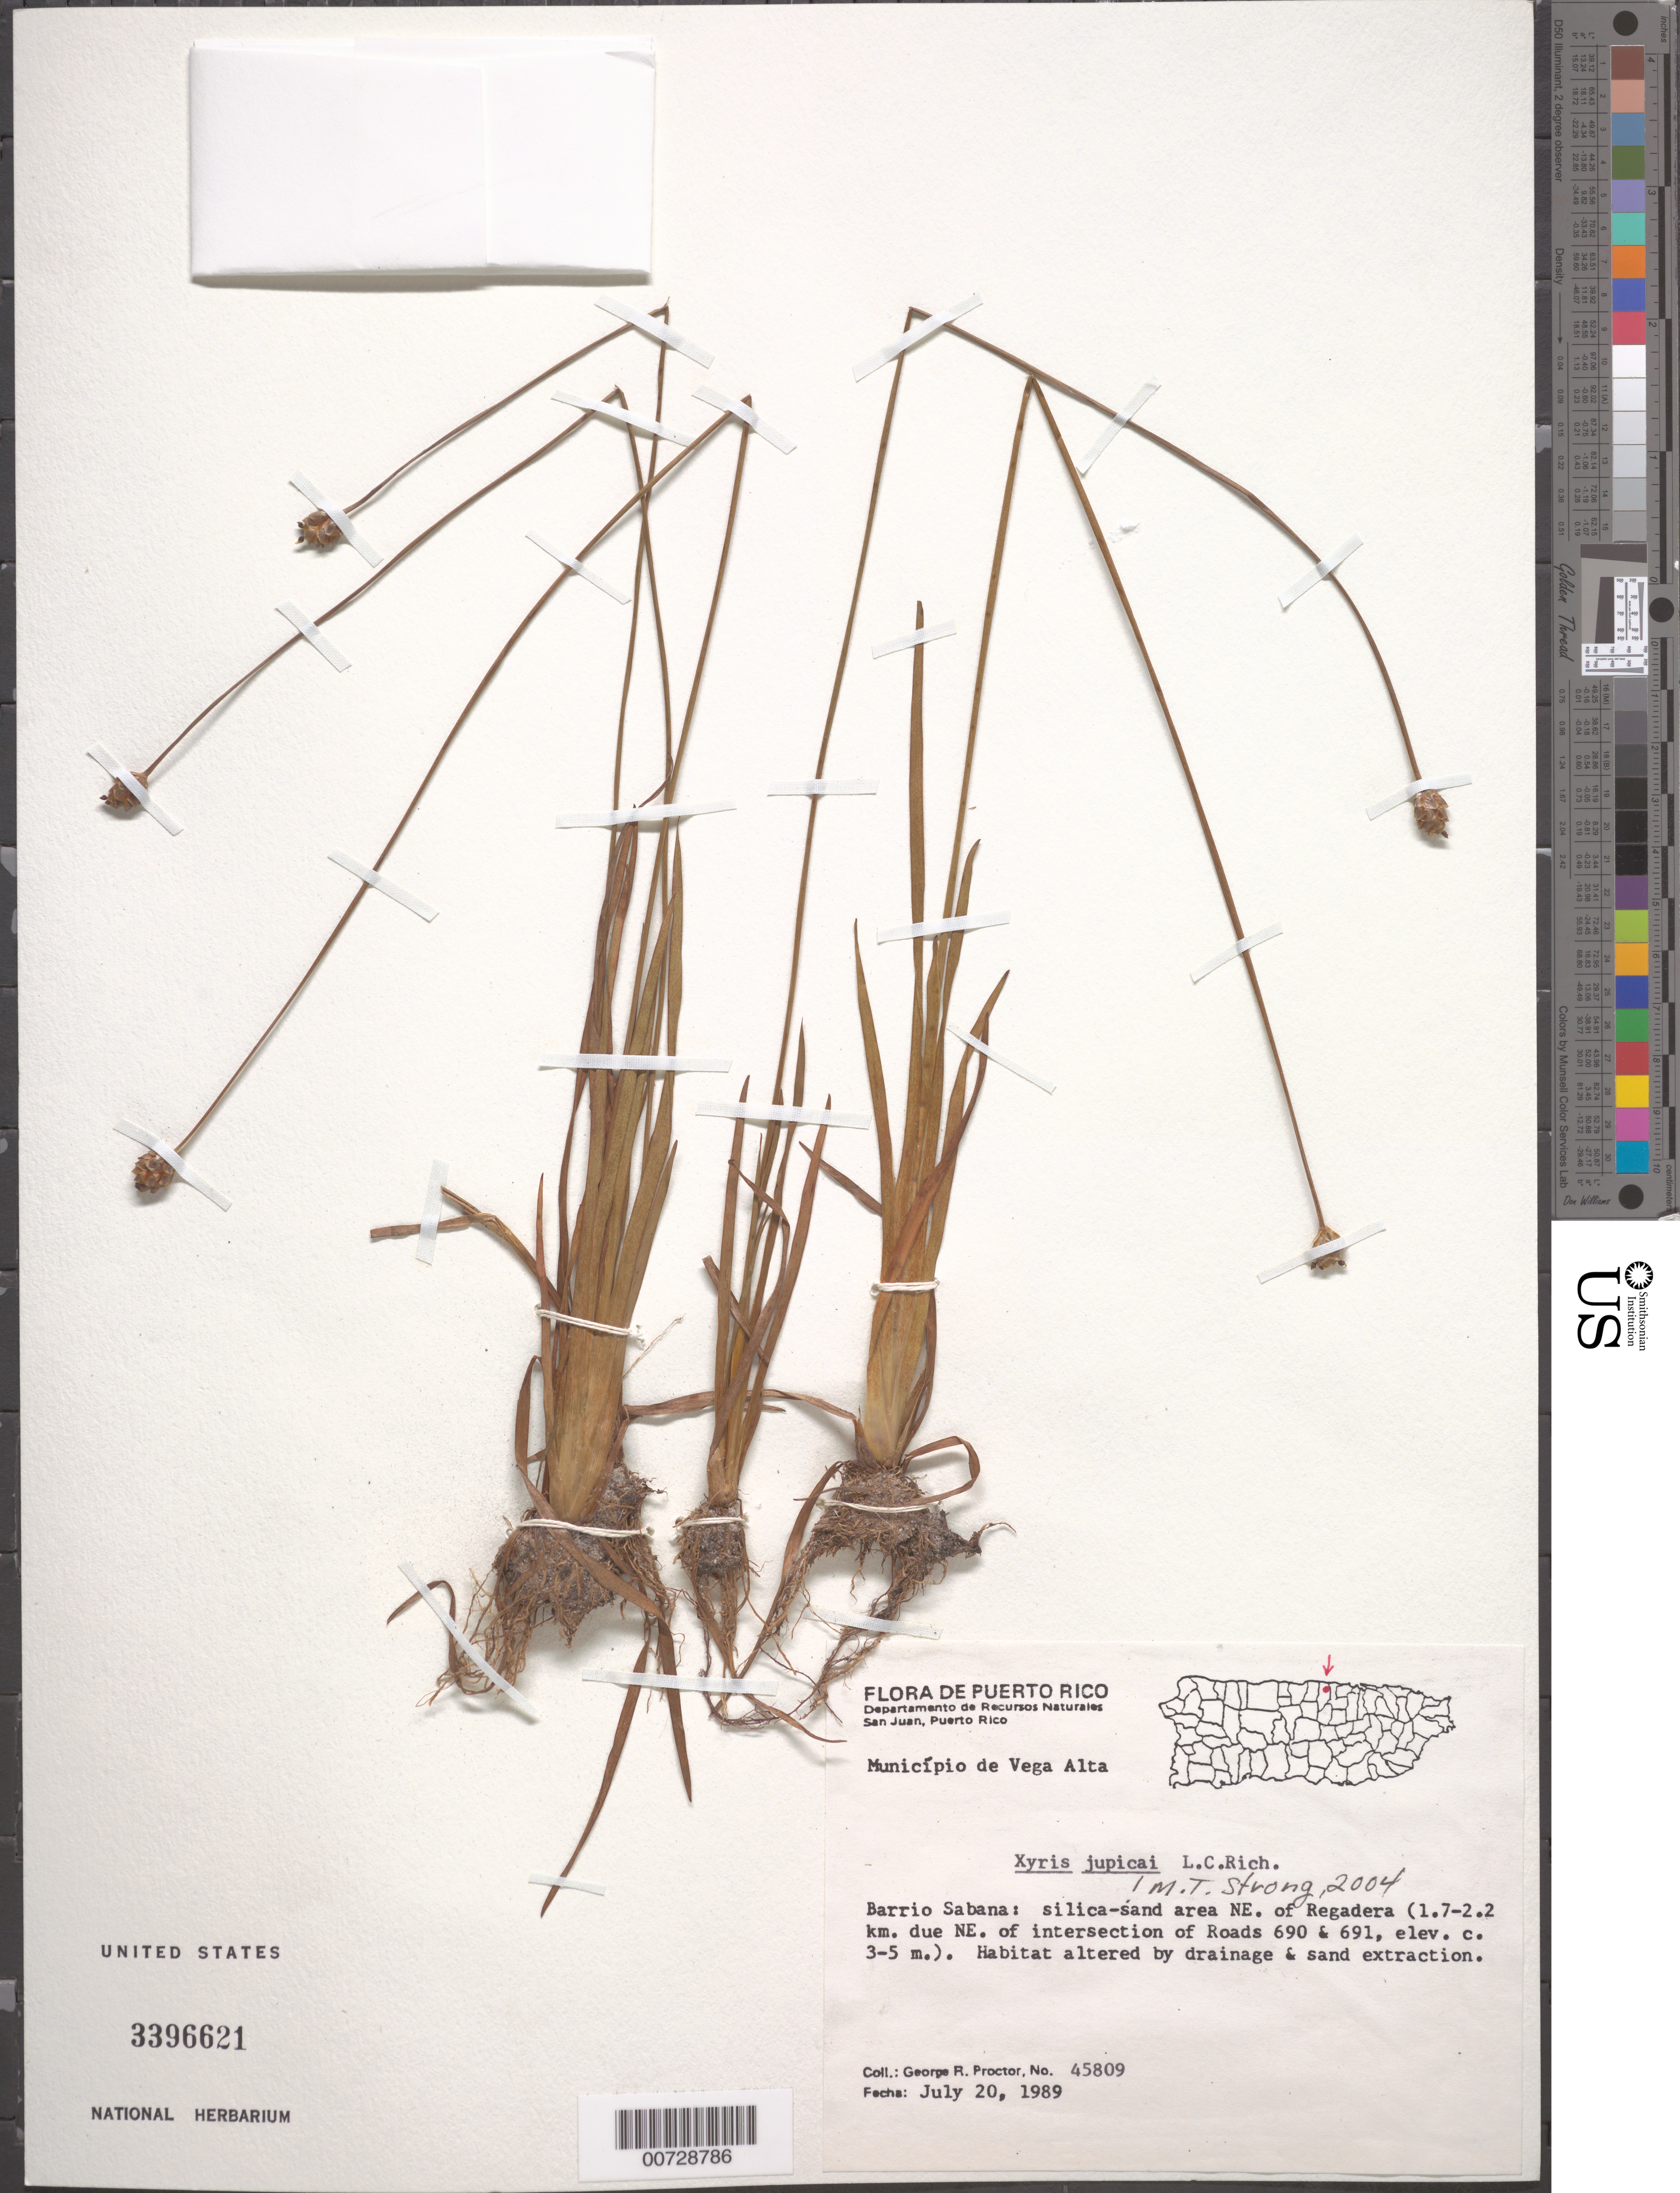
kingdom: Plantae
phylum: Tracheophyta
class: Liliopsida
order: Poales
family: Xyridaceae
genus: Xyris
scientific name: Xyris jupicai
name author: Rich.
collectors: G. R. Proctor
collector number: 45809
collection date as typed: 20 Jul 1989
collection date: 1989-07-20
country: Puerto Rico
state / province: Vega Alta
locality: Mun. Vega Alta, Barrio Sabana: silica-sand area NE of Regadera (1.7-2.2 km due NE of intersection of Roads 690 & 691)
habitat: Silica-sand area; altered by drainage & sand extraction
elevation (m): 3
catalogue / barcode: US 3396621